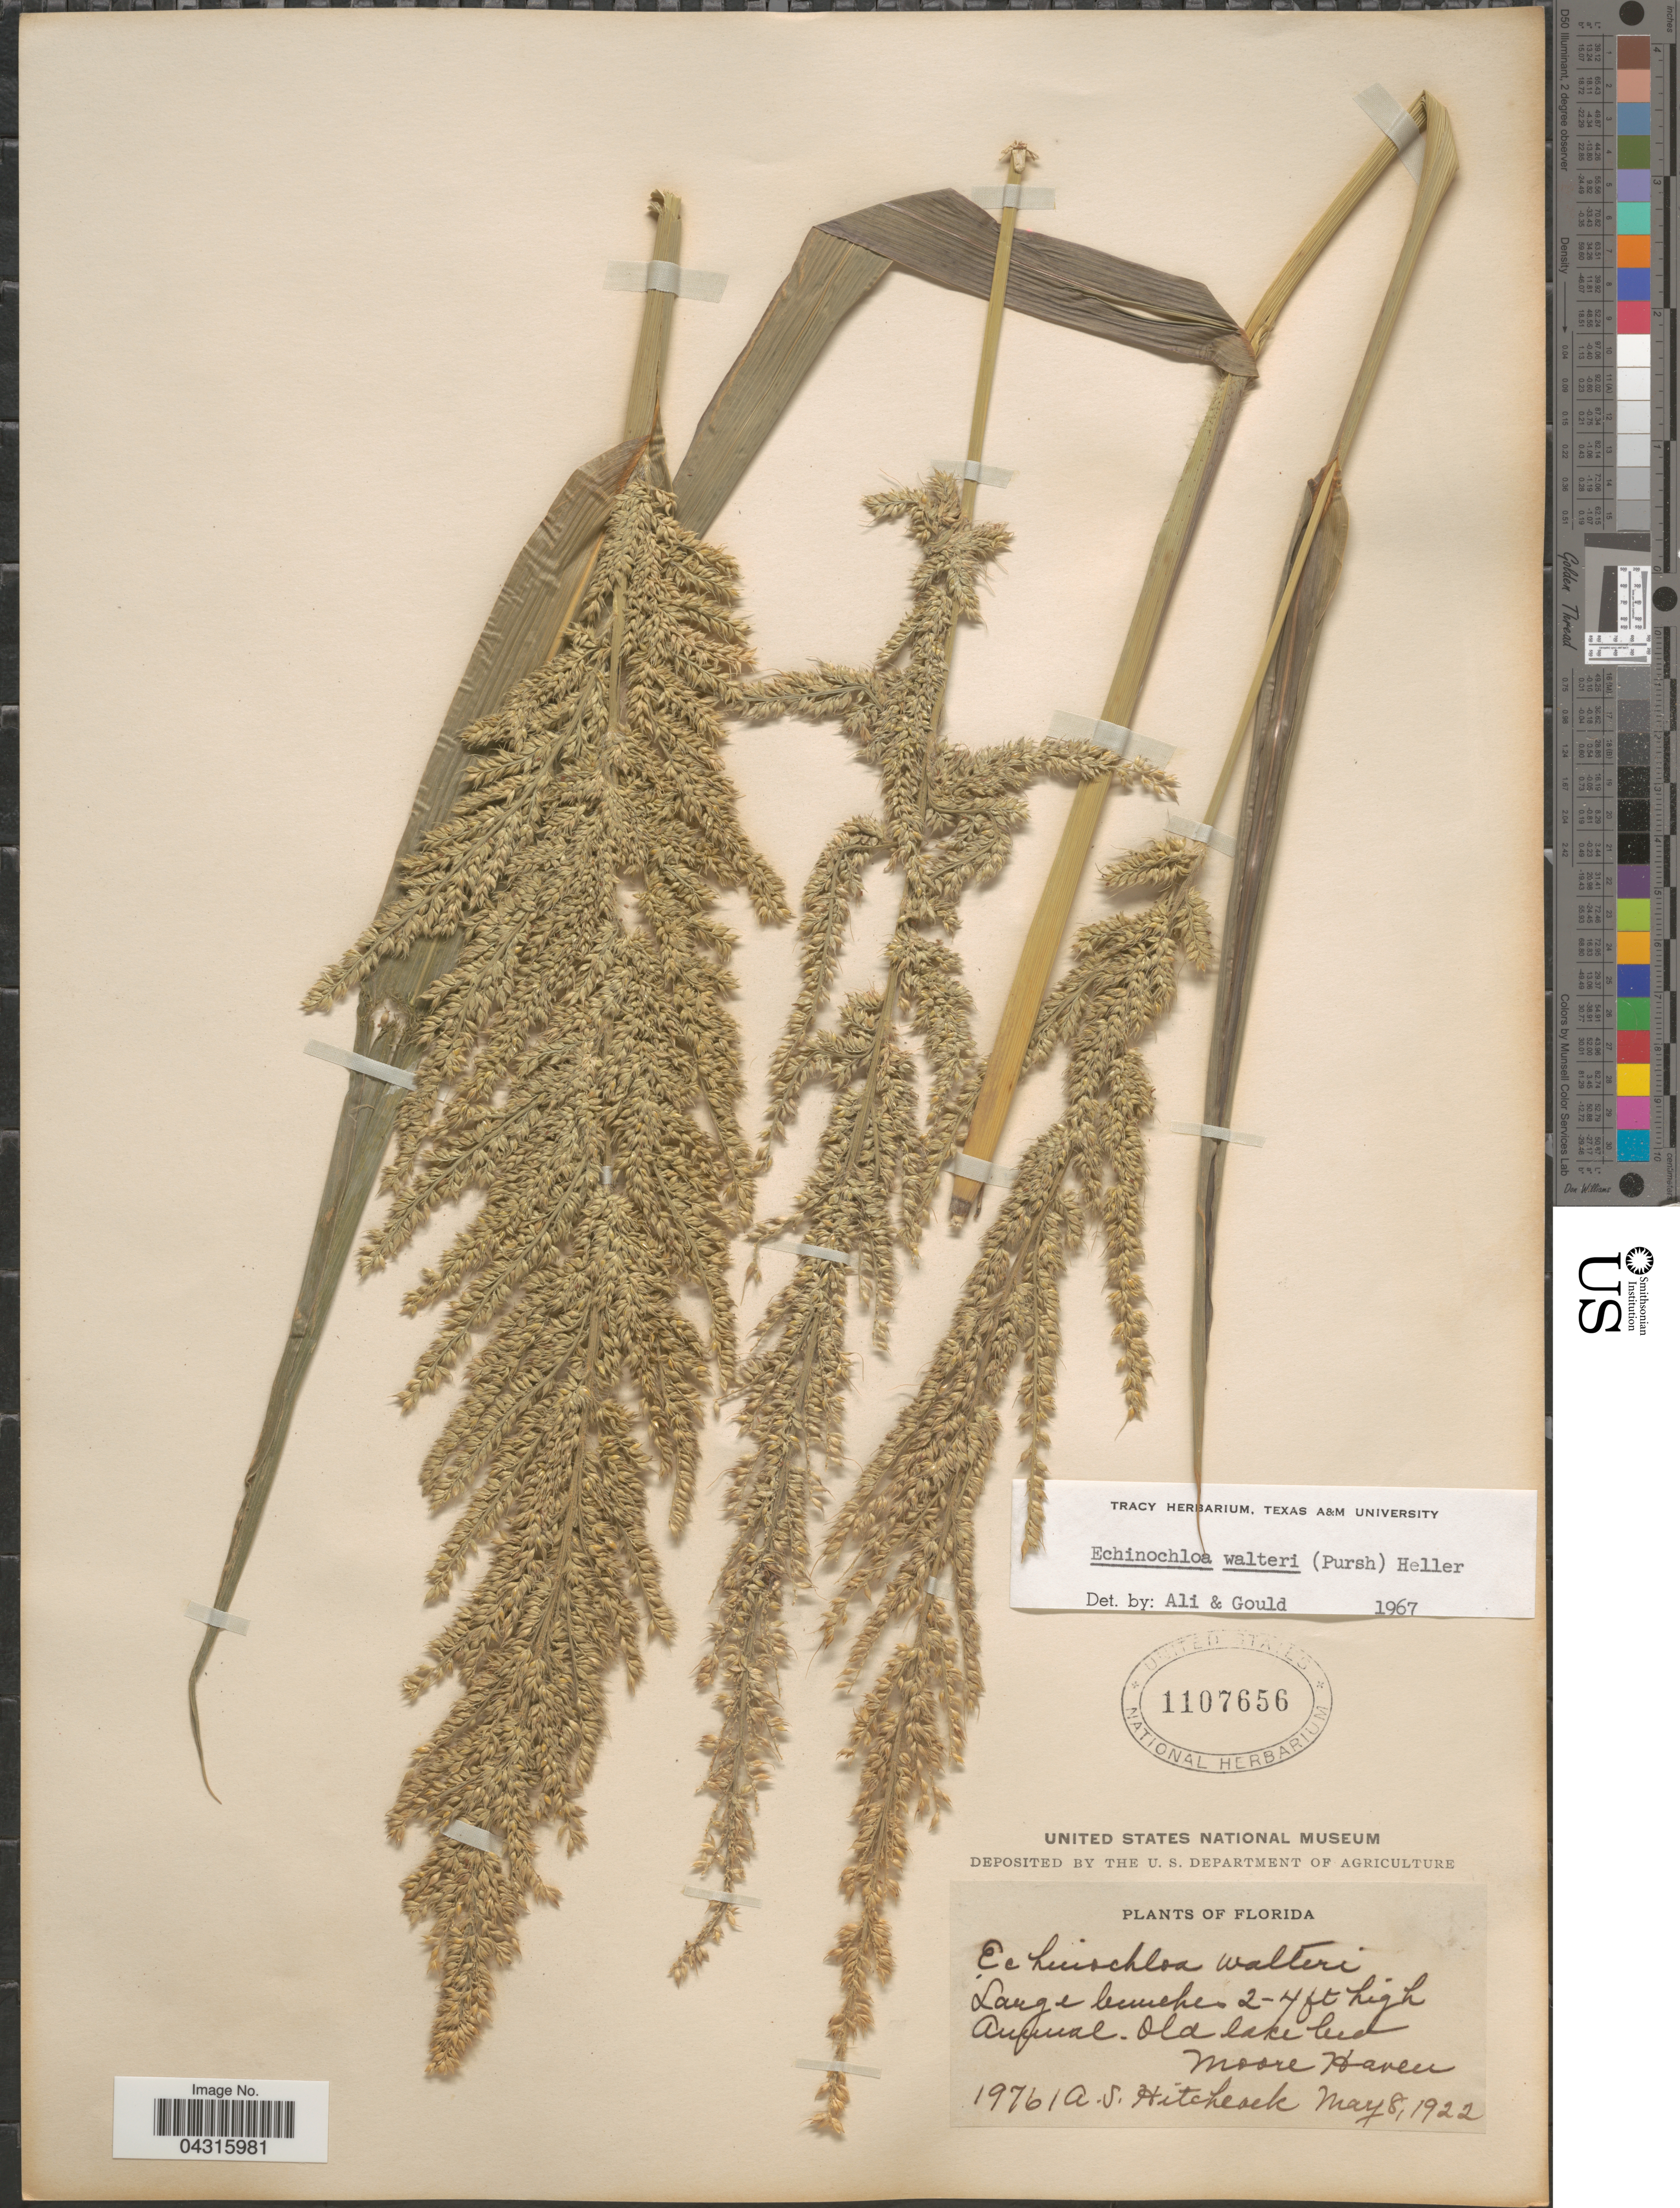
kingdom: Plantae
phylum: Tracheophyta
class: Liliopsida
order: Poales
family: Poaceae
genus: Echinochloa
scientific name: Echinochloa walteri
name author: (Pursh) A. Heller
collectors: A. S. Hitchcock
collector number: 19761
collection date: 1922-05-08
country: United States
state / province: Florida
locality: Annual Old lake bed. Moore Haven.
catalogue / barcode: US 1107656